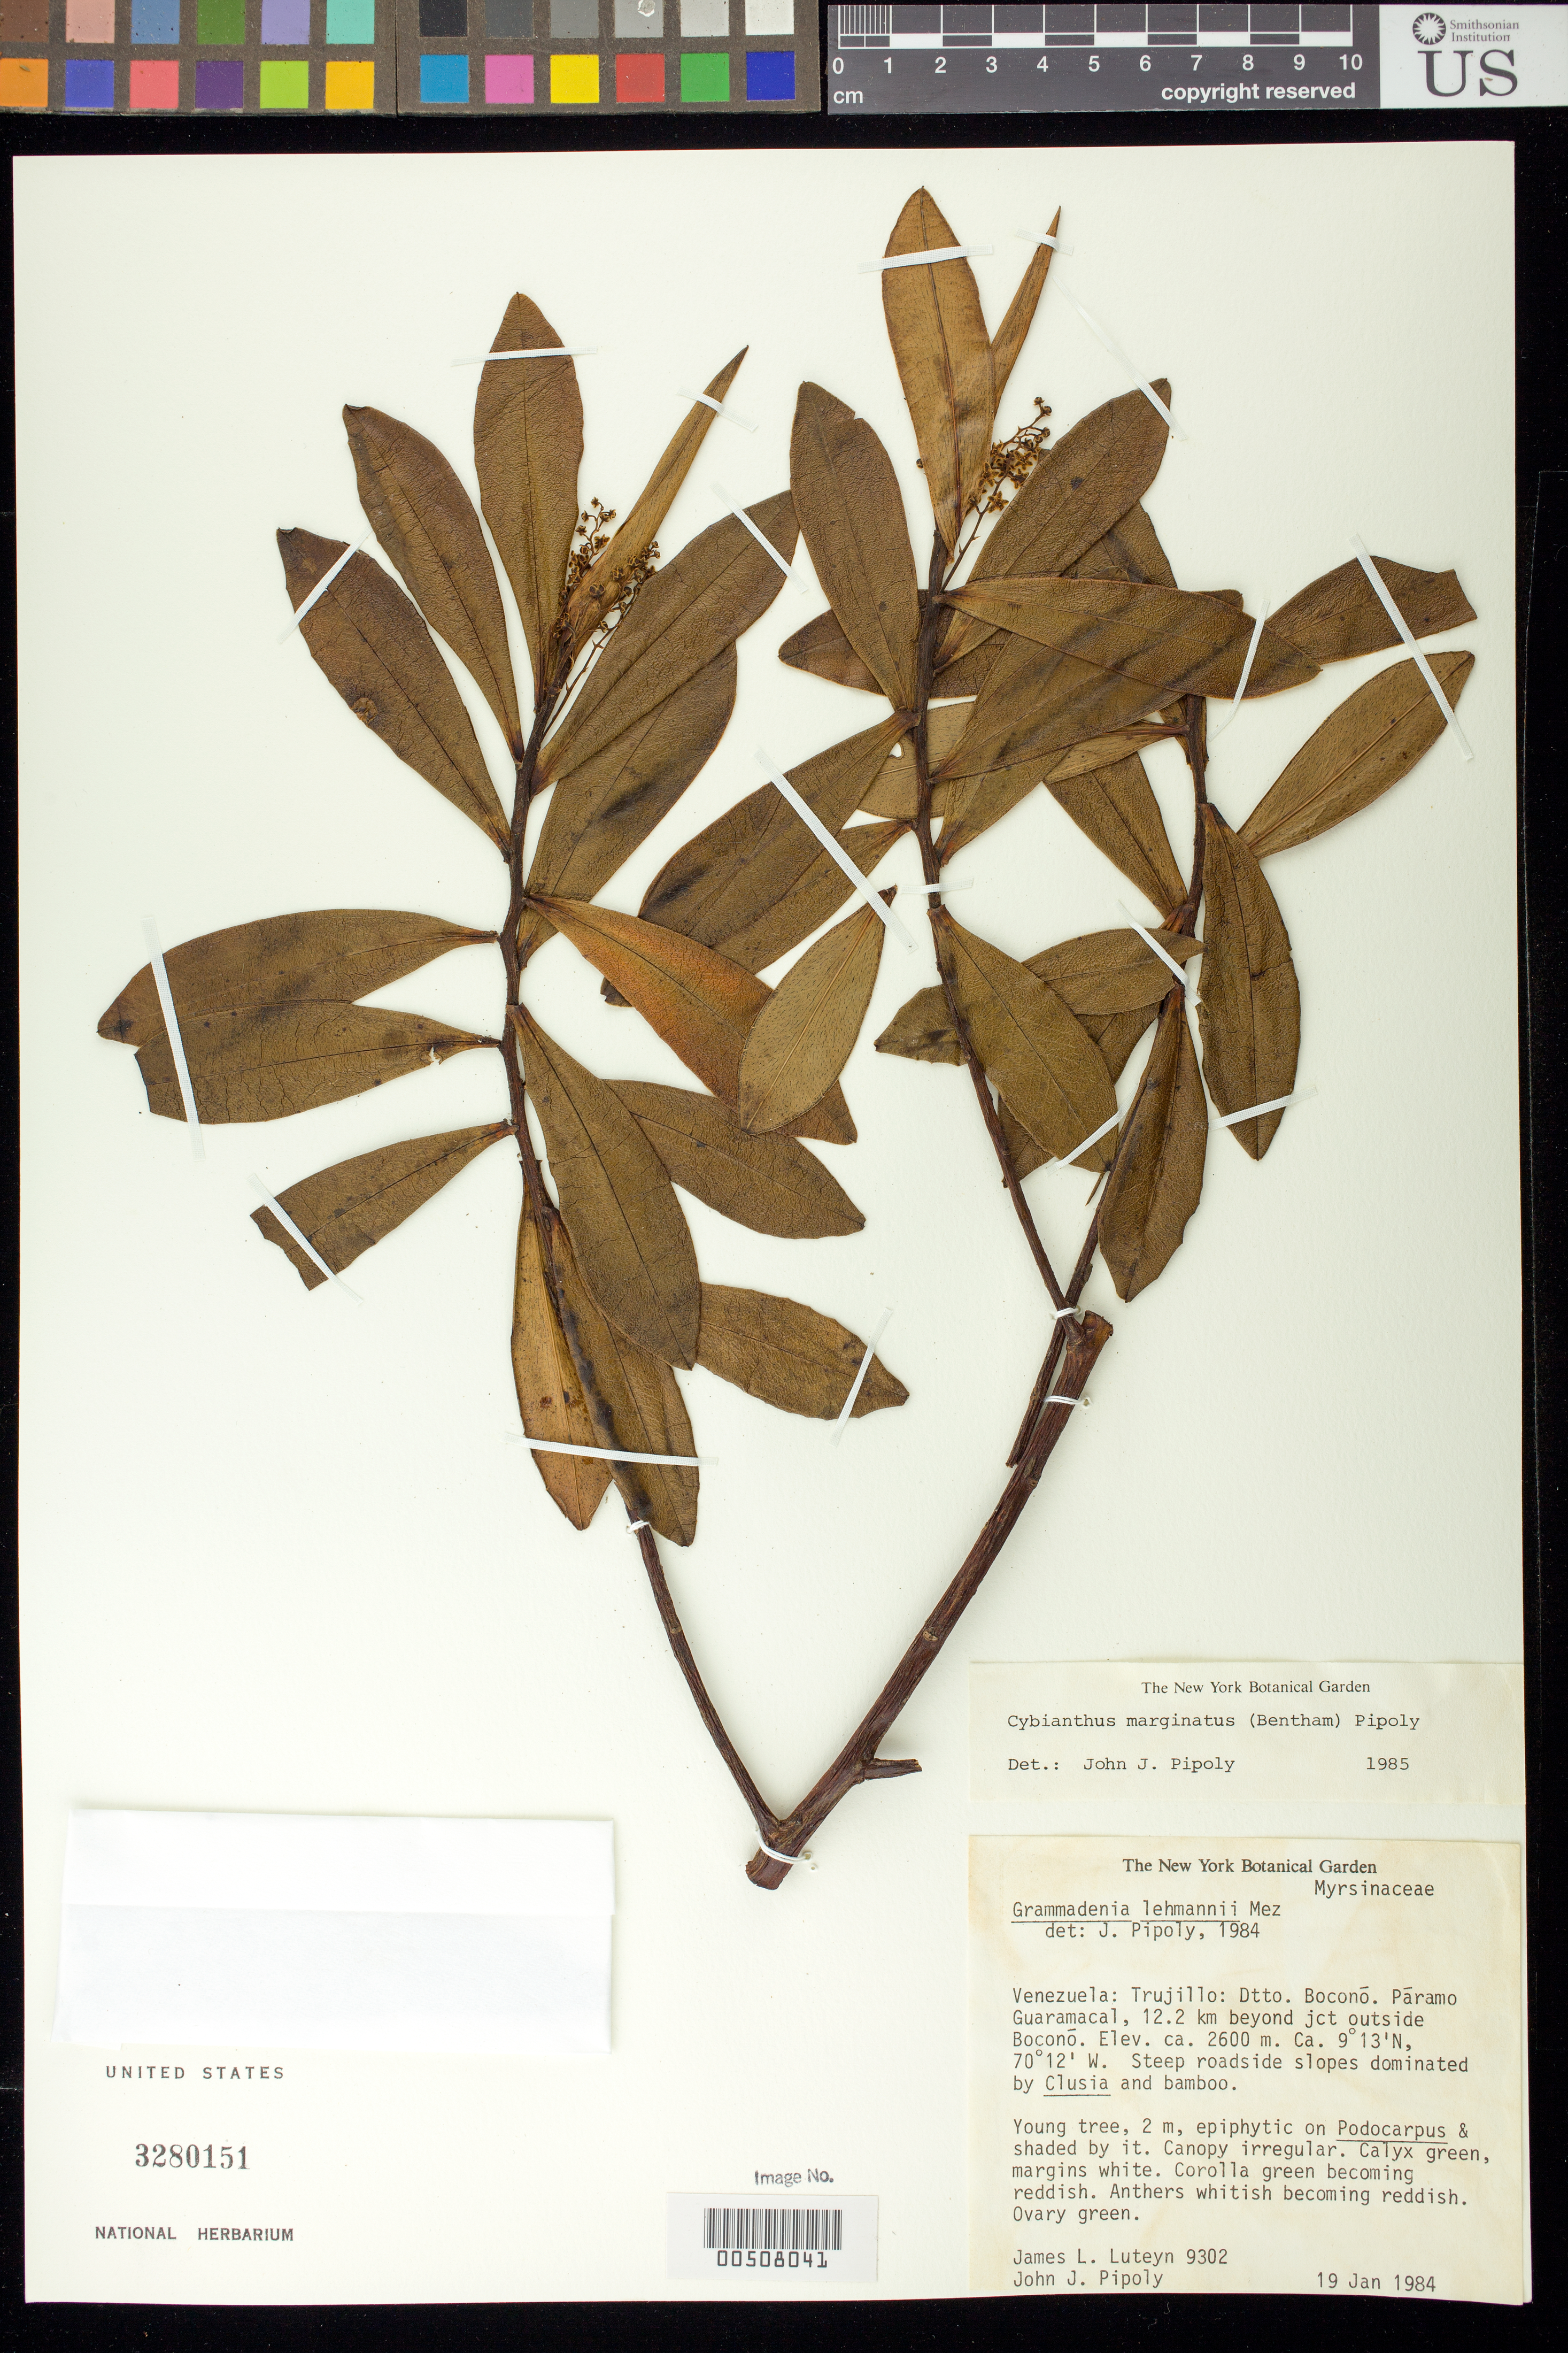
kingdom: Plantae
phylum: Tracheophyta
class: Magnoliopsida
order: Ericales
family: Primulaceae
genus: Cybianthus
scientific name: Cybianthus marginatus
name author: (Benth.) Pipoly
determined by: Pipoly, J. J., III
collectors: J. L. Luteyn & J. J. Pipoly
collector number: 9302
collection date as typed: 19 Jan 1984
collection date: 1984-01-19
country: Venezuela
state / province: Trujillo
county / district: Boconó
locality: Páramo de Guaramacal, 12.2 km beyond jct outside of Boconó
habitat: Steep roadside slopes dominated by Clusia and bamboo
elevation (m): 2600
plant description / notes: NY, US, VEN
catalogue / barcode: US 3280151